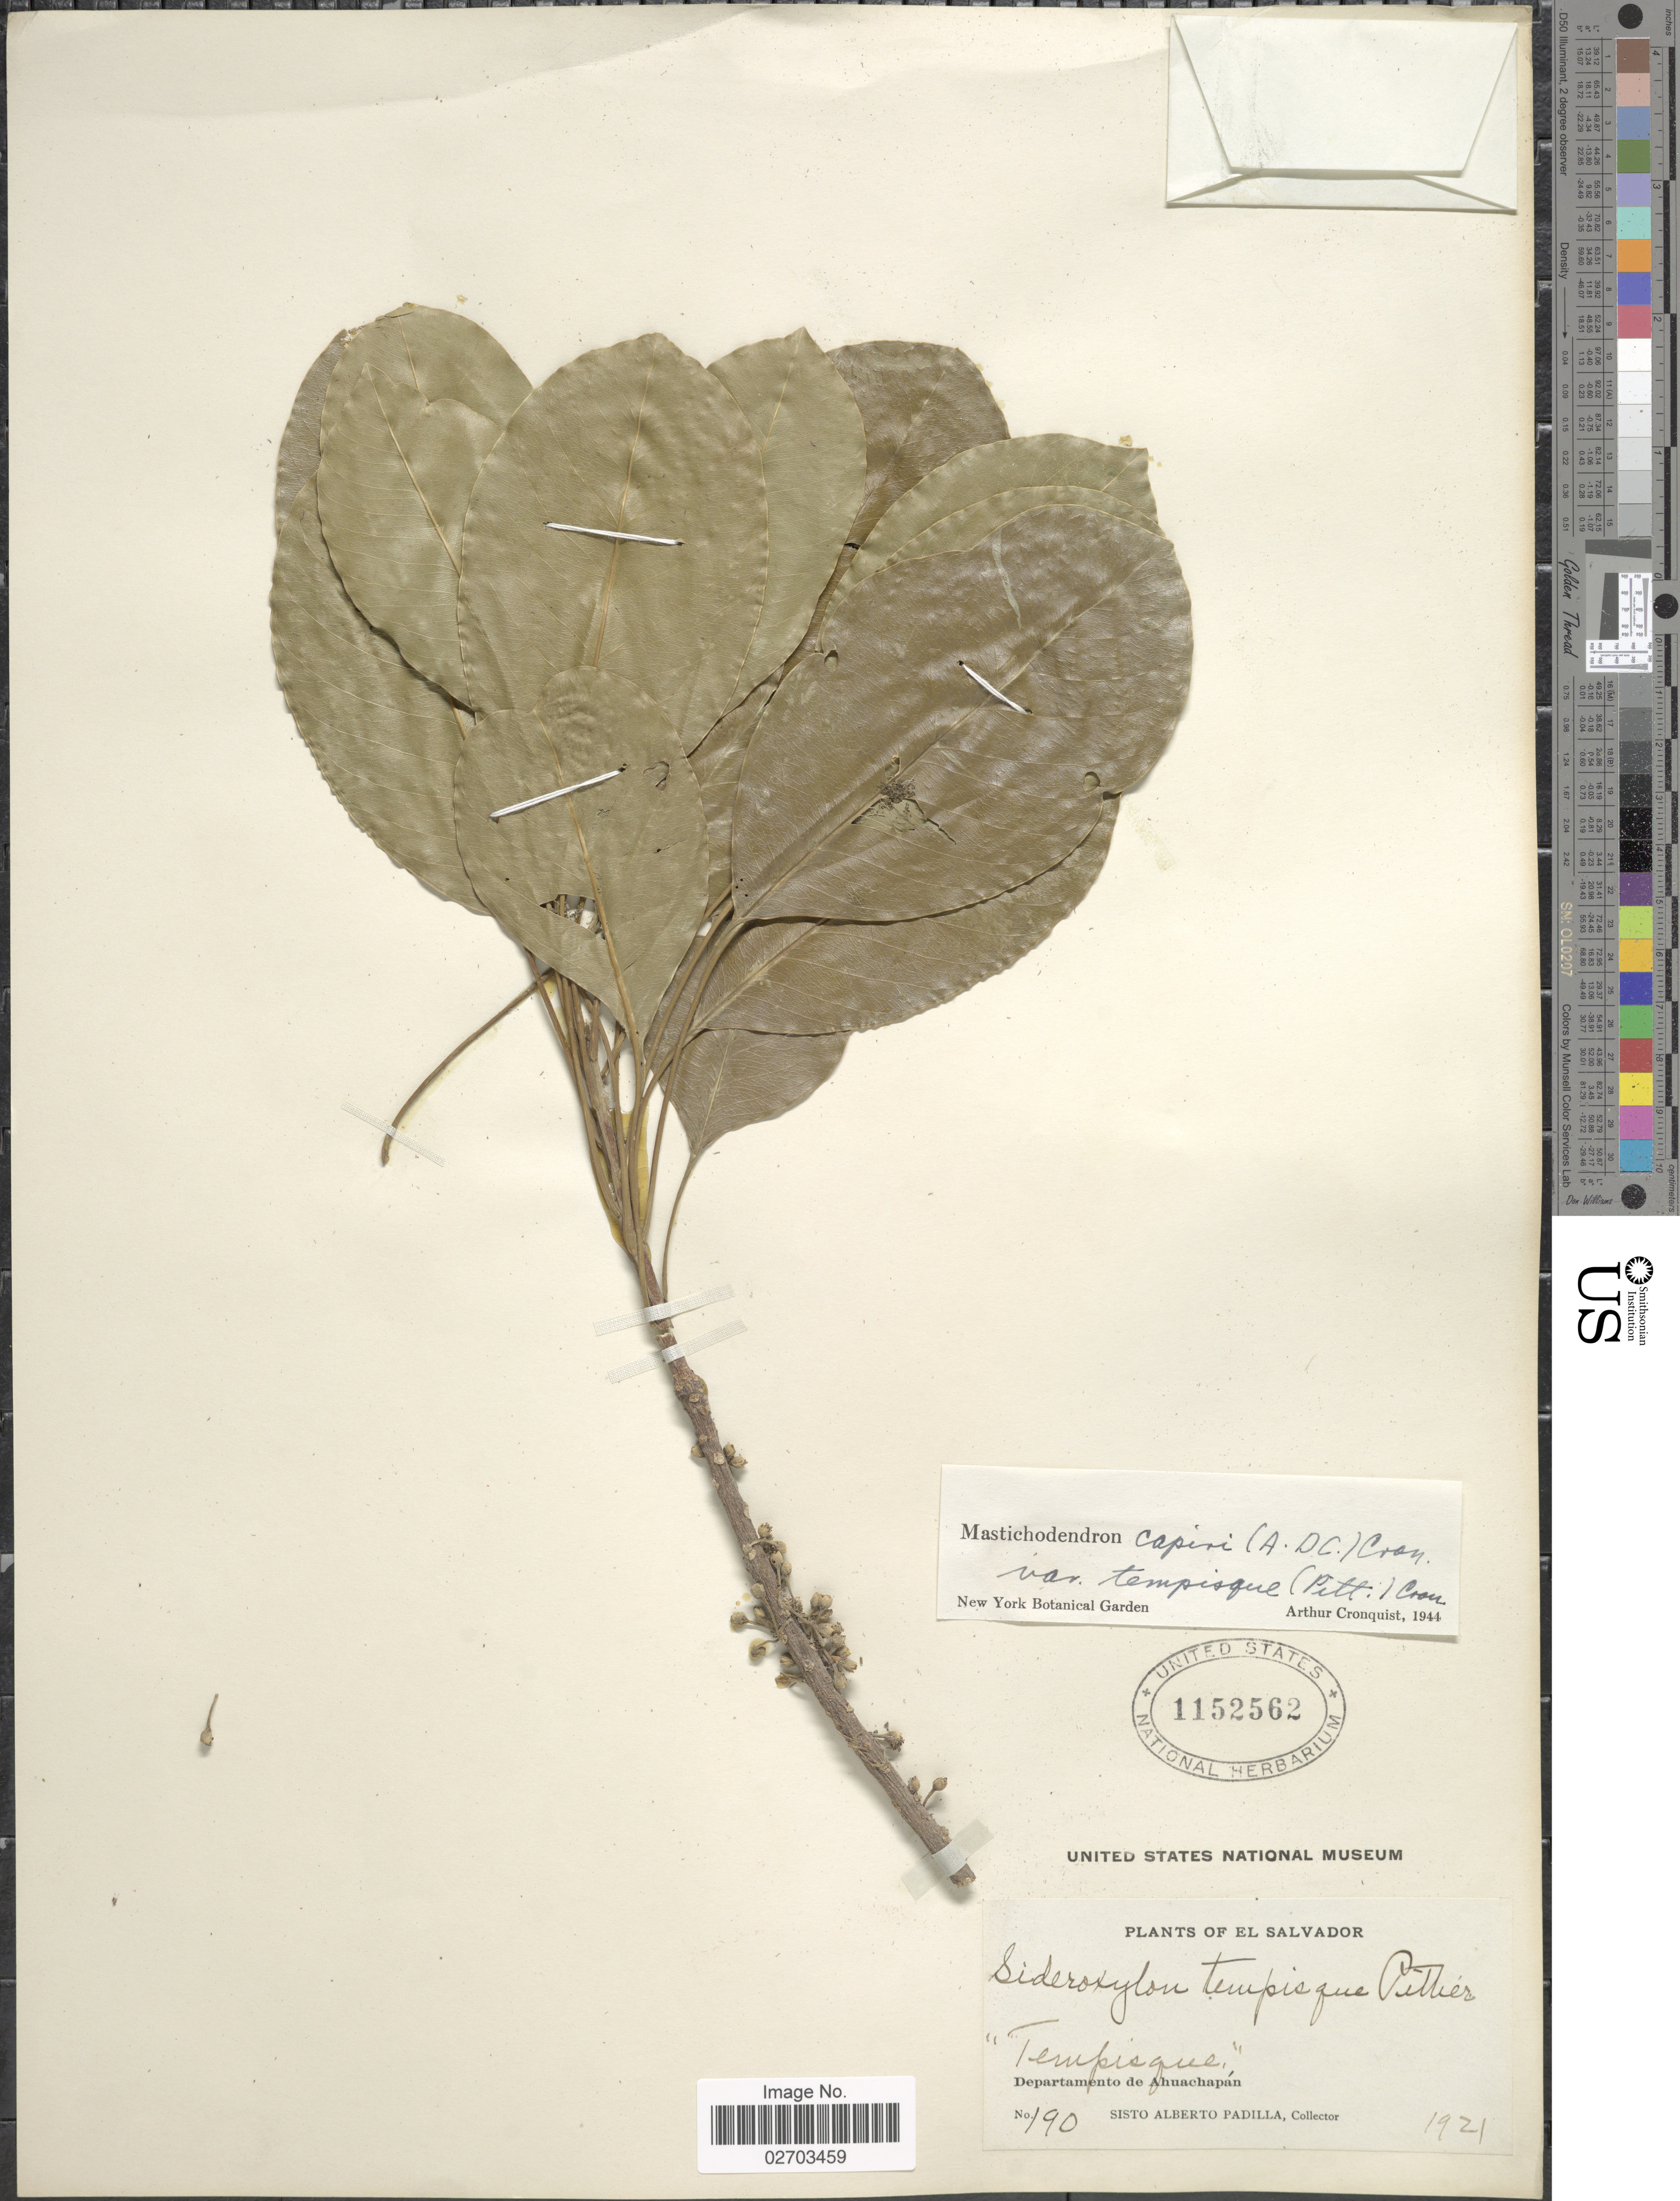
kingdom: Plantae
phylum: Tracheophyta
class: Magnoliopsida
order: Ericales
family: Sapotaceae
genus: Sideroxylon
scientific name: Sideroxylon capiri subsp. tempisque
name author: (Pittier) T.D. Penn.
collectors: S. A. Padilla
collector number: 190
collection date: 1921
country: El Salvador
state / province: Ahuachapan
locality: Tempisque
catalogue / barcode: US 1152562